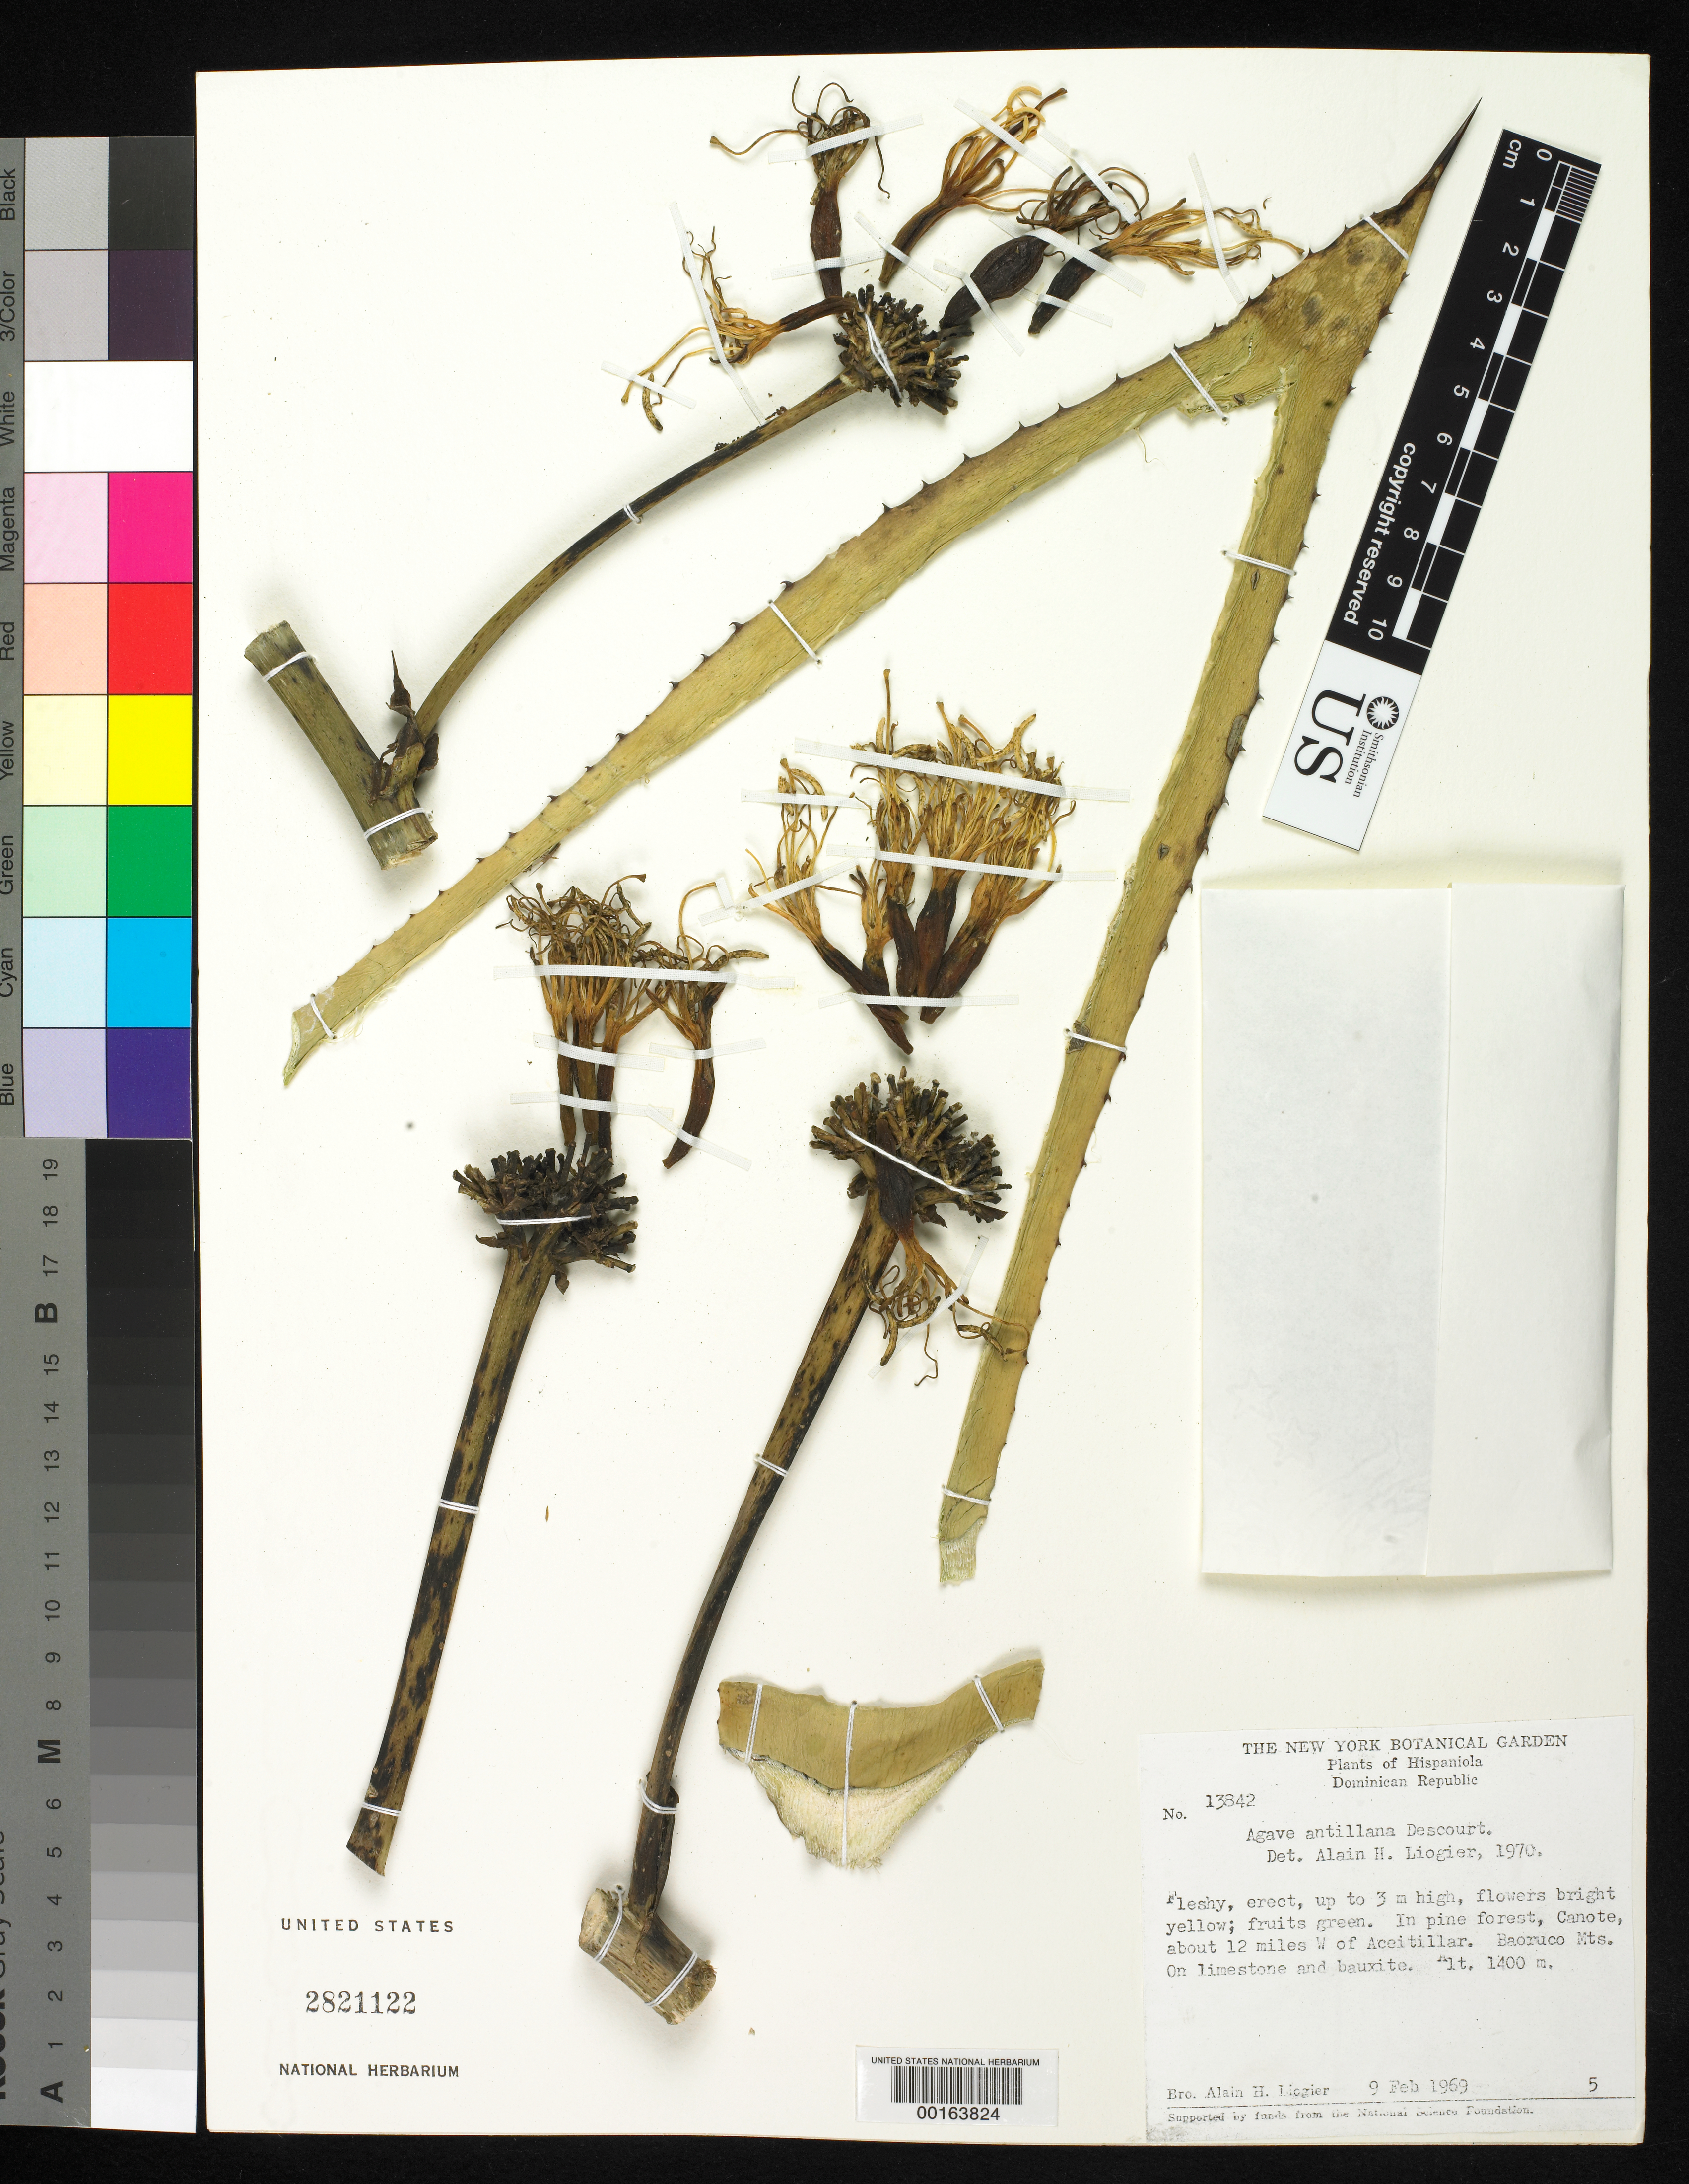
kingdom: Plantae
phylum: Tracheophyta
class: Liliopsida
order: Asparagales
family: Asparagaceae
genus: Agave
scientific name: Agave antillarum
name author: Descourt.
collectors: A. H. Liogier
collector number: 13842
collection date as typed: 09 Feb 1969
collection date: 1969-02-09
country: Dominican Republic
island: Hispaniola Island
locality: About 12 mi w of aceitillar; baoruco mts.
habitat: Pine forest; on limestone and bauxite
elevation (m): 1400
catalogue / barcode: US 2821122